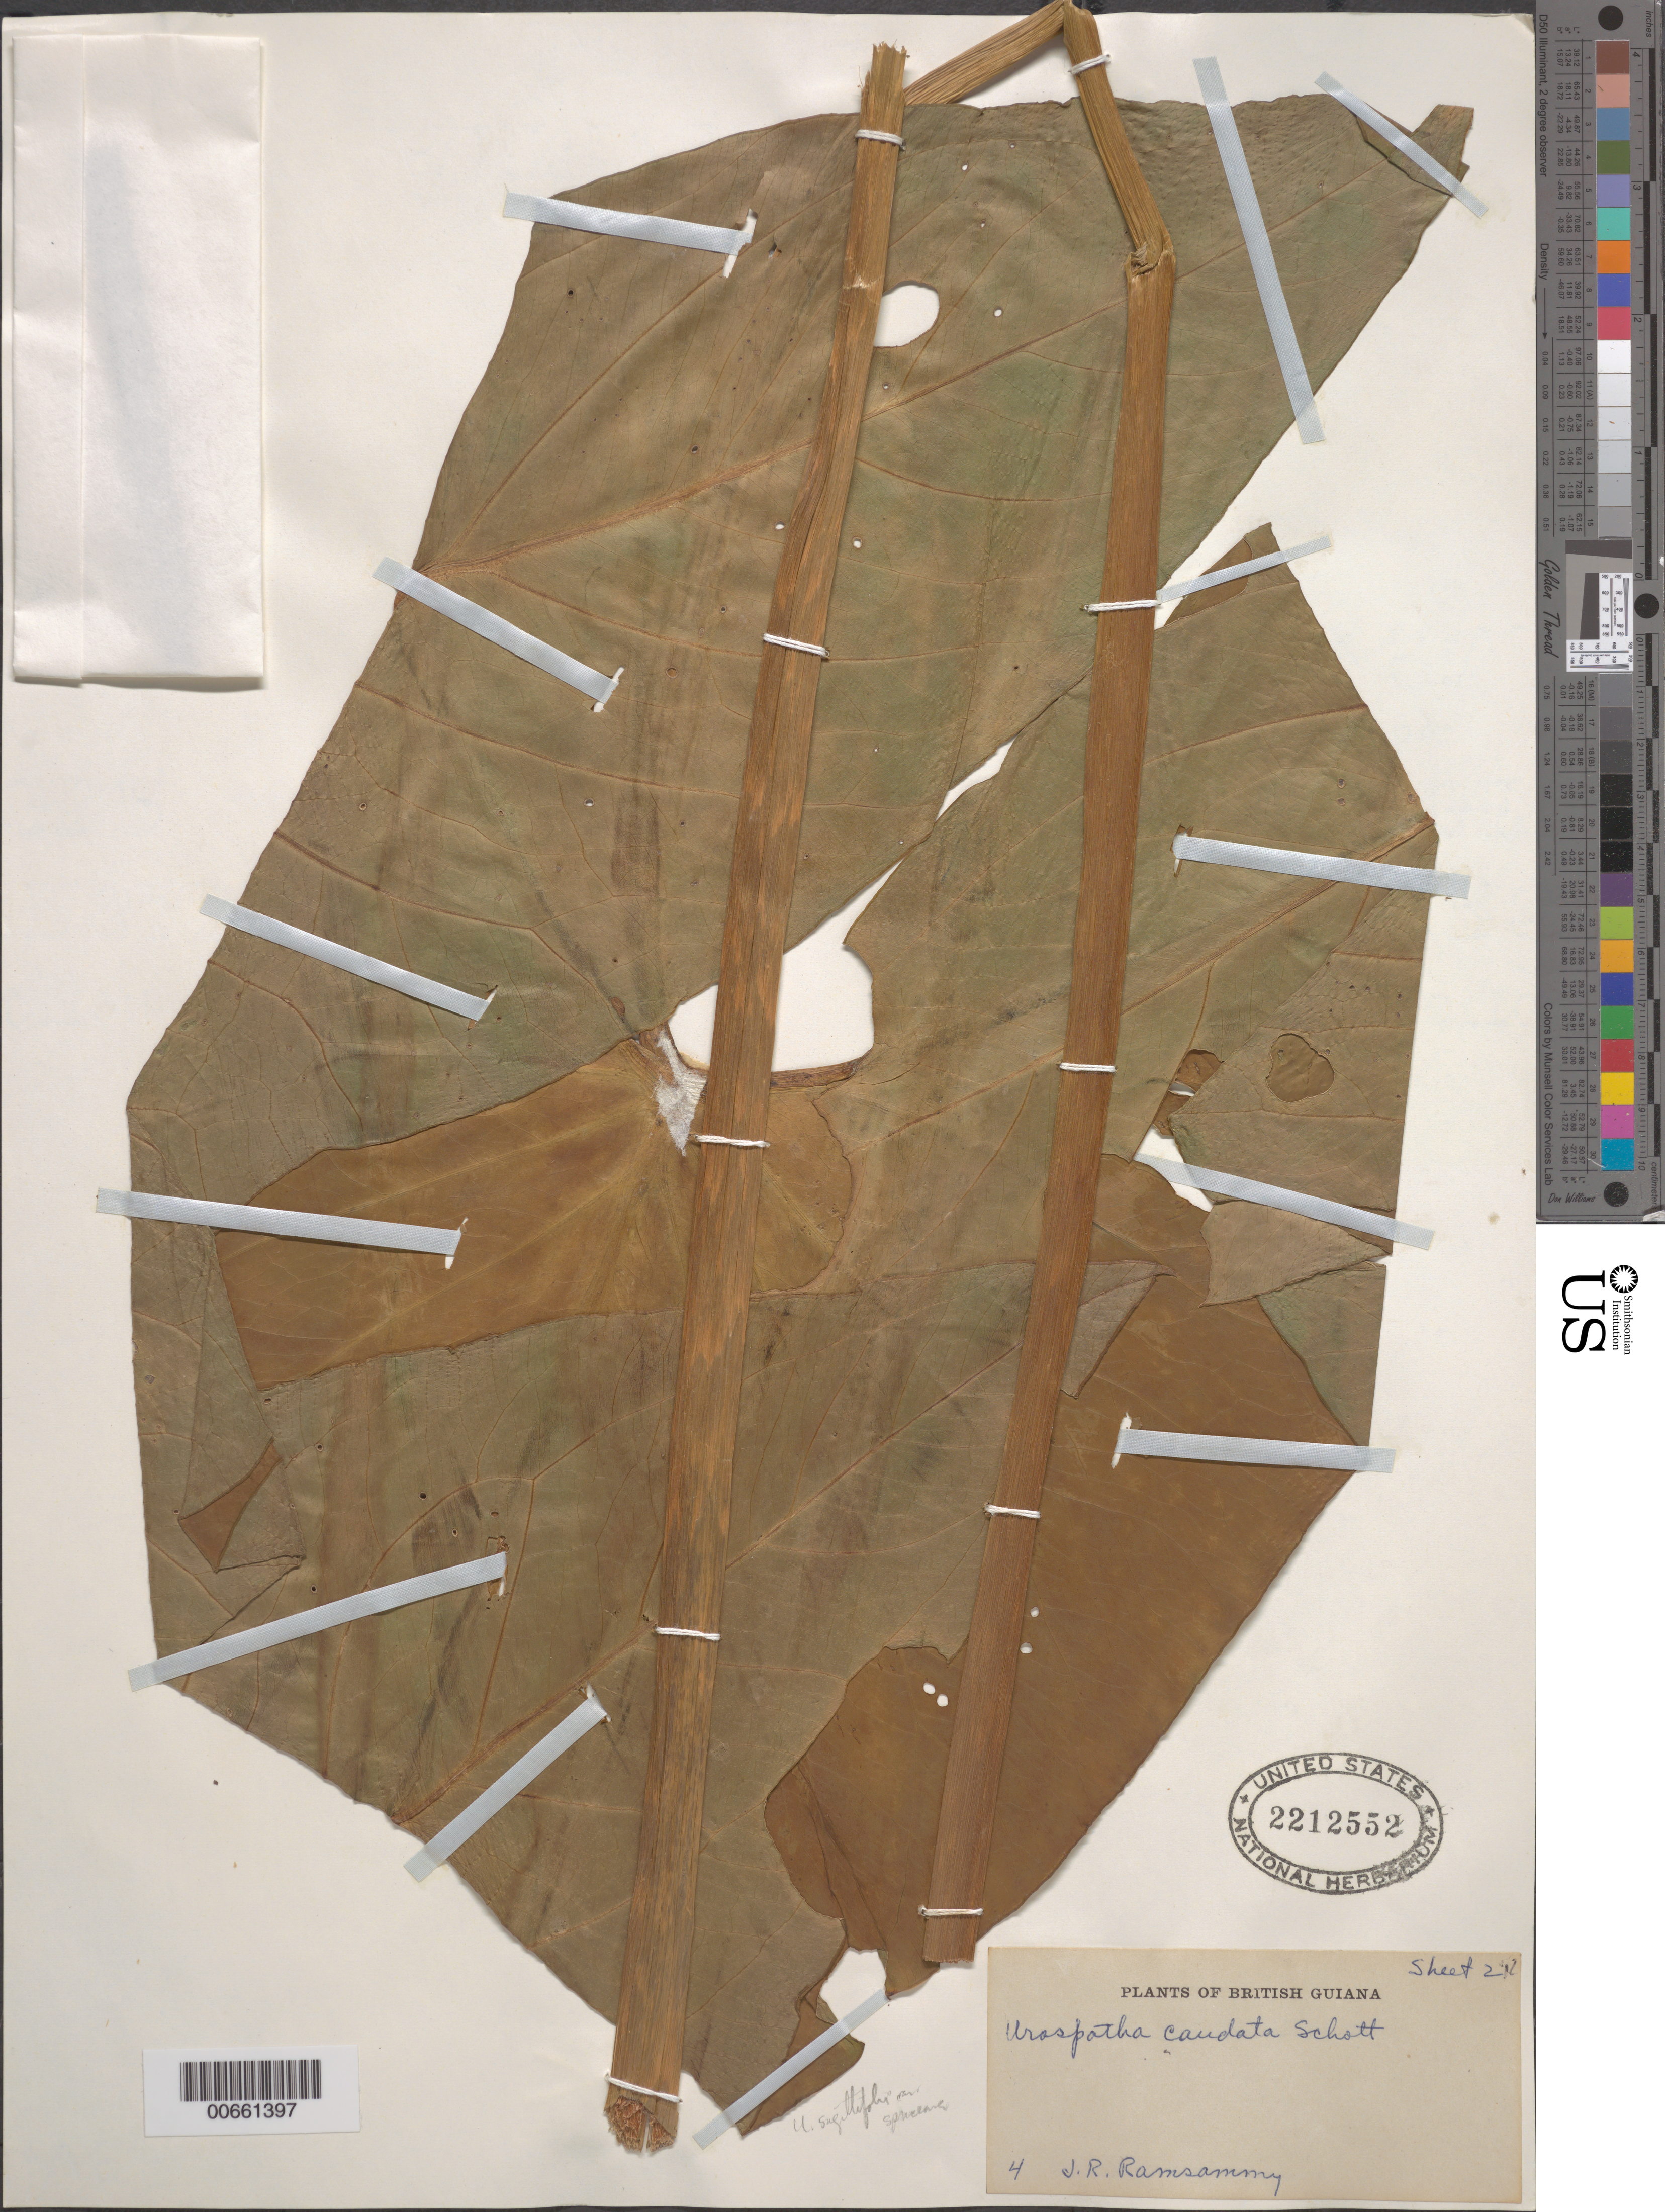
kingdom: Plantae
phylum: Tracheophyta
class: Liliopsida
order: Alismatales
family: Araceae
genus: Urospatha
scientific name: Urospatha sagittifolia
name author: (Rudge) Schott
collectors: J. Ramsammy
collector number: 4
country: Guyana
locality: British Guiana.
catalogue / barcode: US 2212552